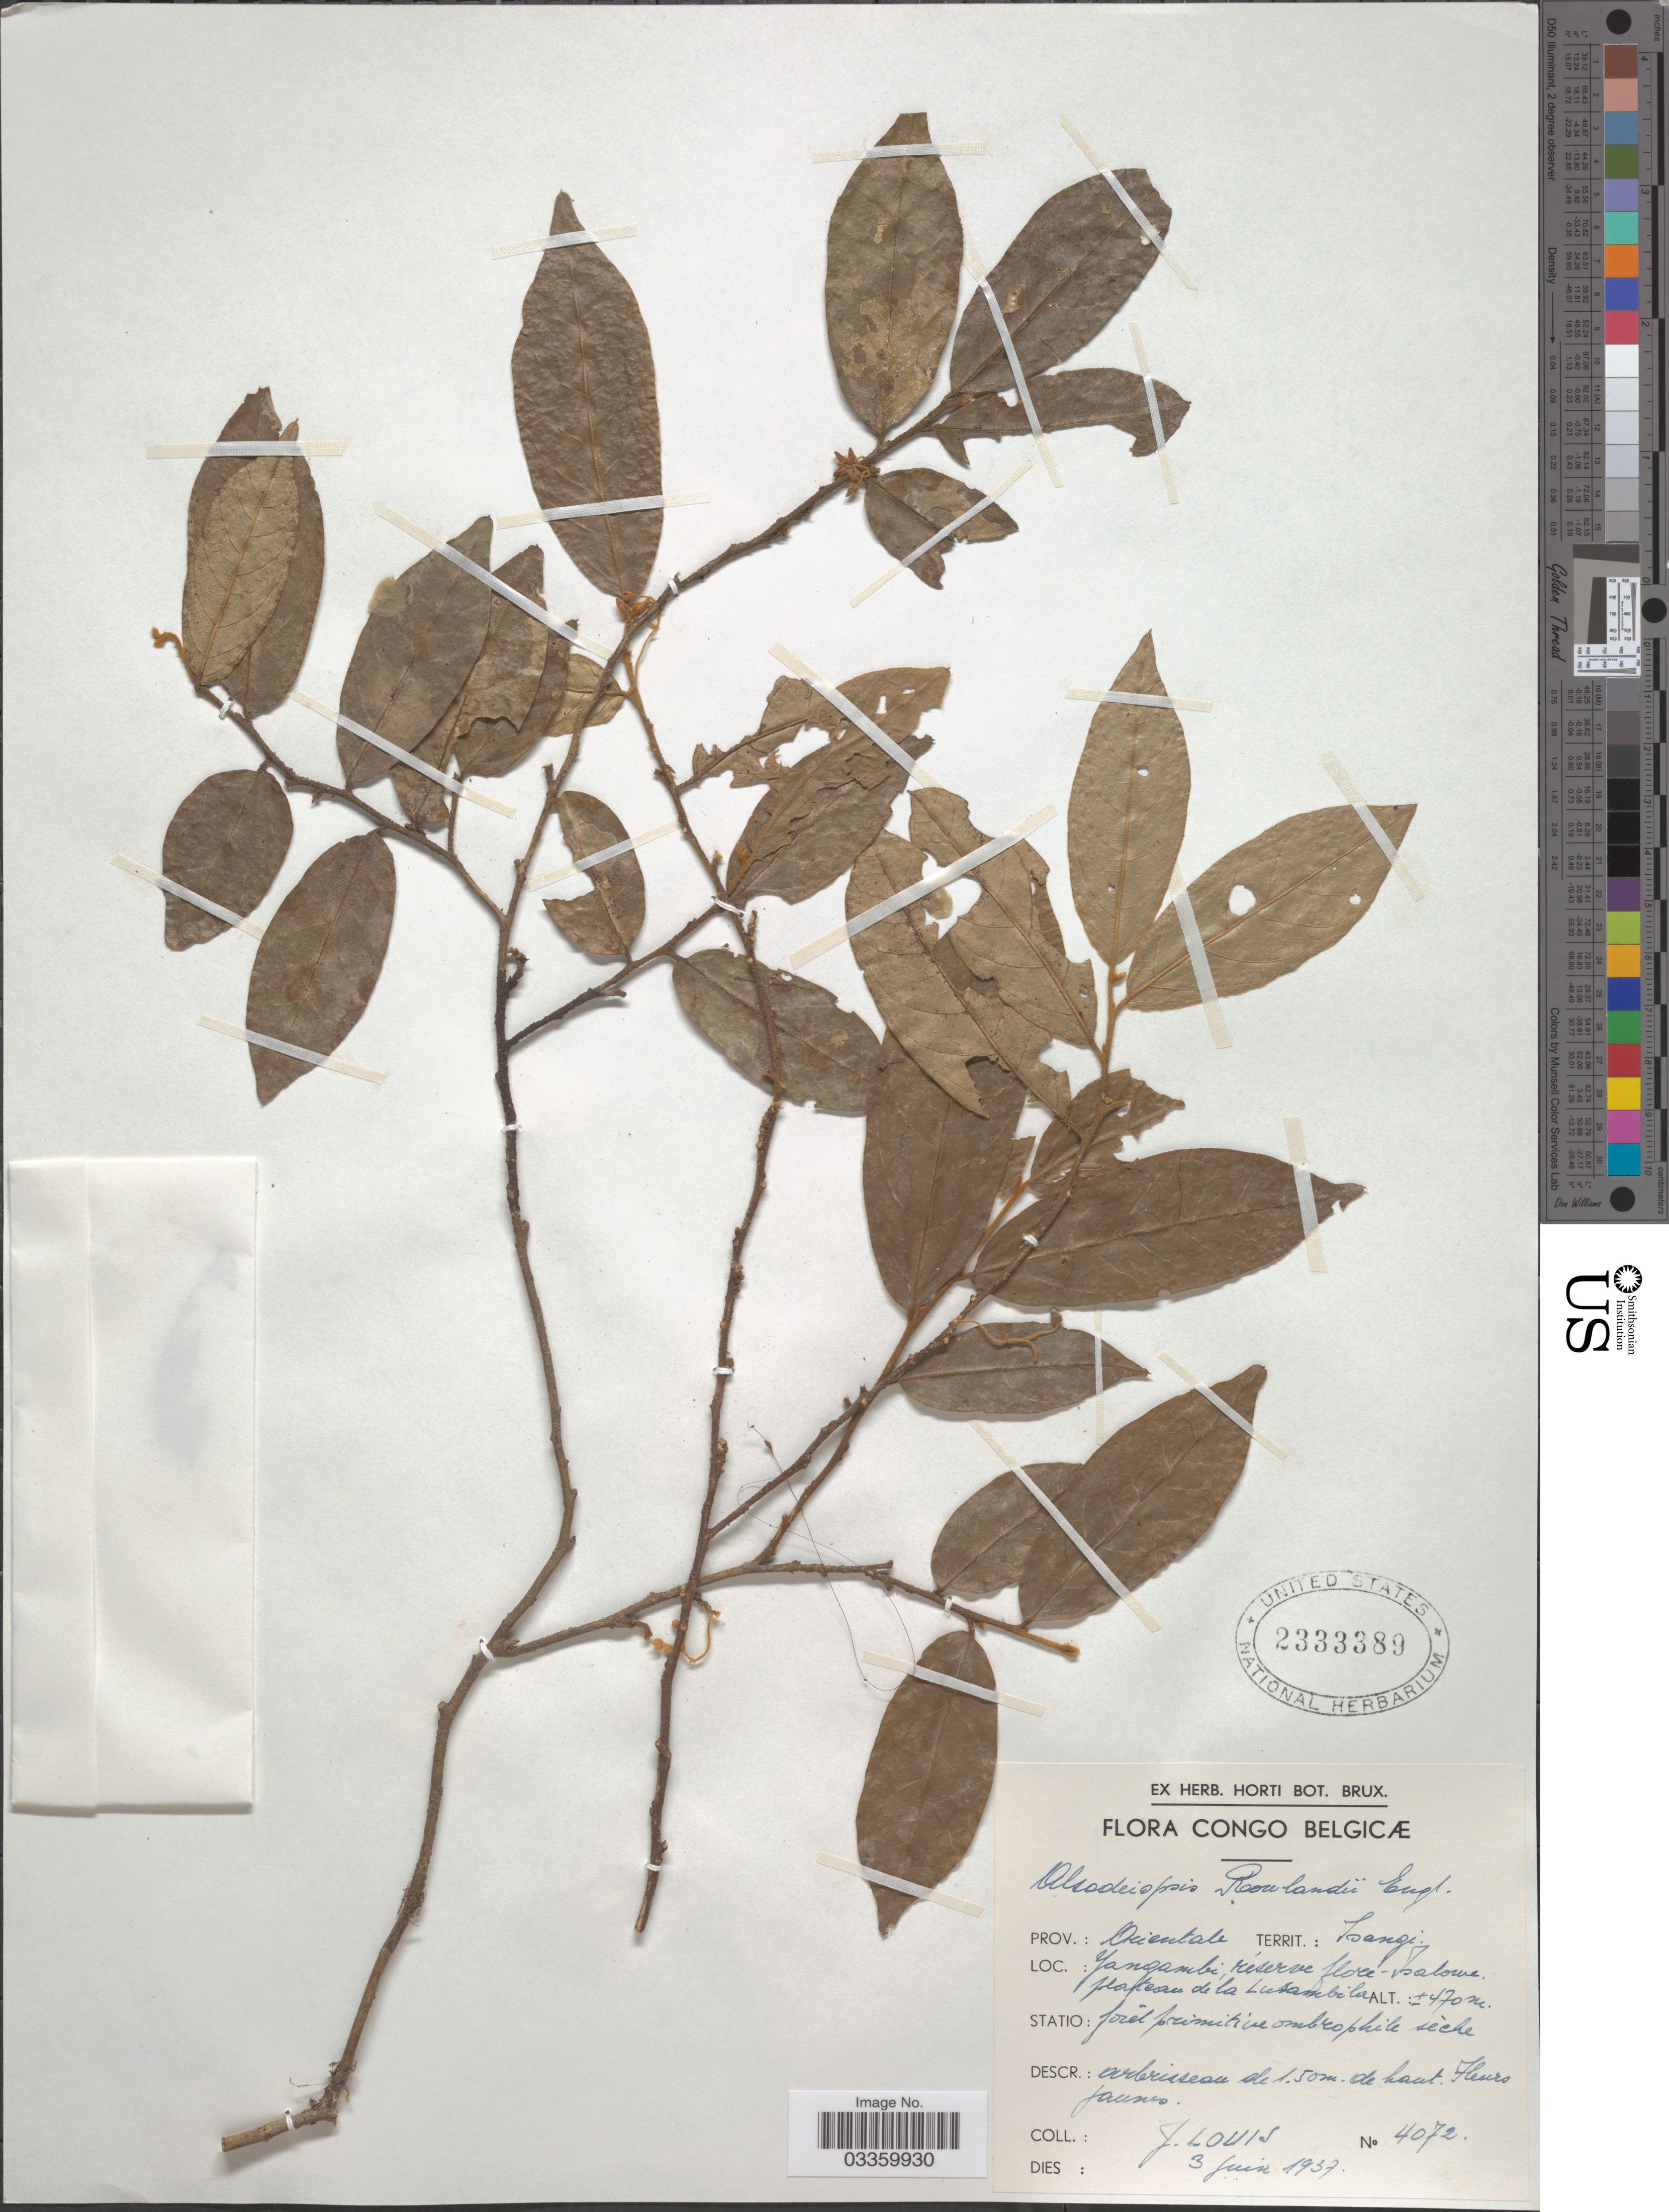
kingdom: Plantae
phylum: Tracheophyta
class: Magnoliopsida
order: Icacinales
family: Icacinaceae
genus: Alsodeiopsis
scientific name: Alsodeiopsis rowlandii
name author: Engl.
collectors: J. Louis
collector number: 4072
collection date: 1937-06-03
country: Congo, Democratic Republic of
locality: Congo Belgicæ. Prov.: Orientale Territ.: Isangi. Yangambi, réserve flore-Islowe plateau de la Lusambila.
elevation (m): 470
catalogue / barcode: US 2333389